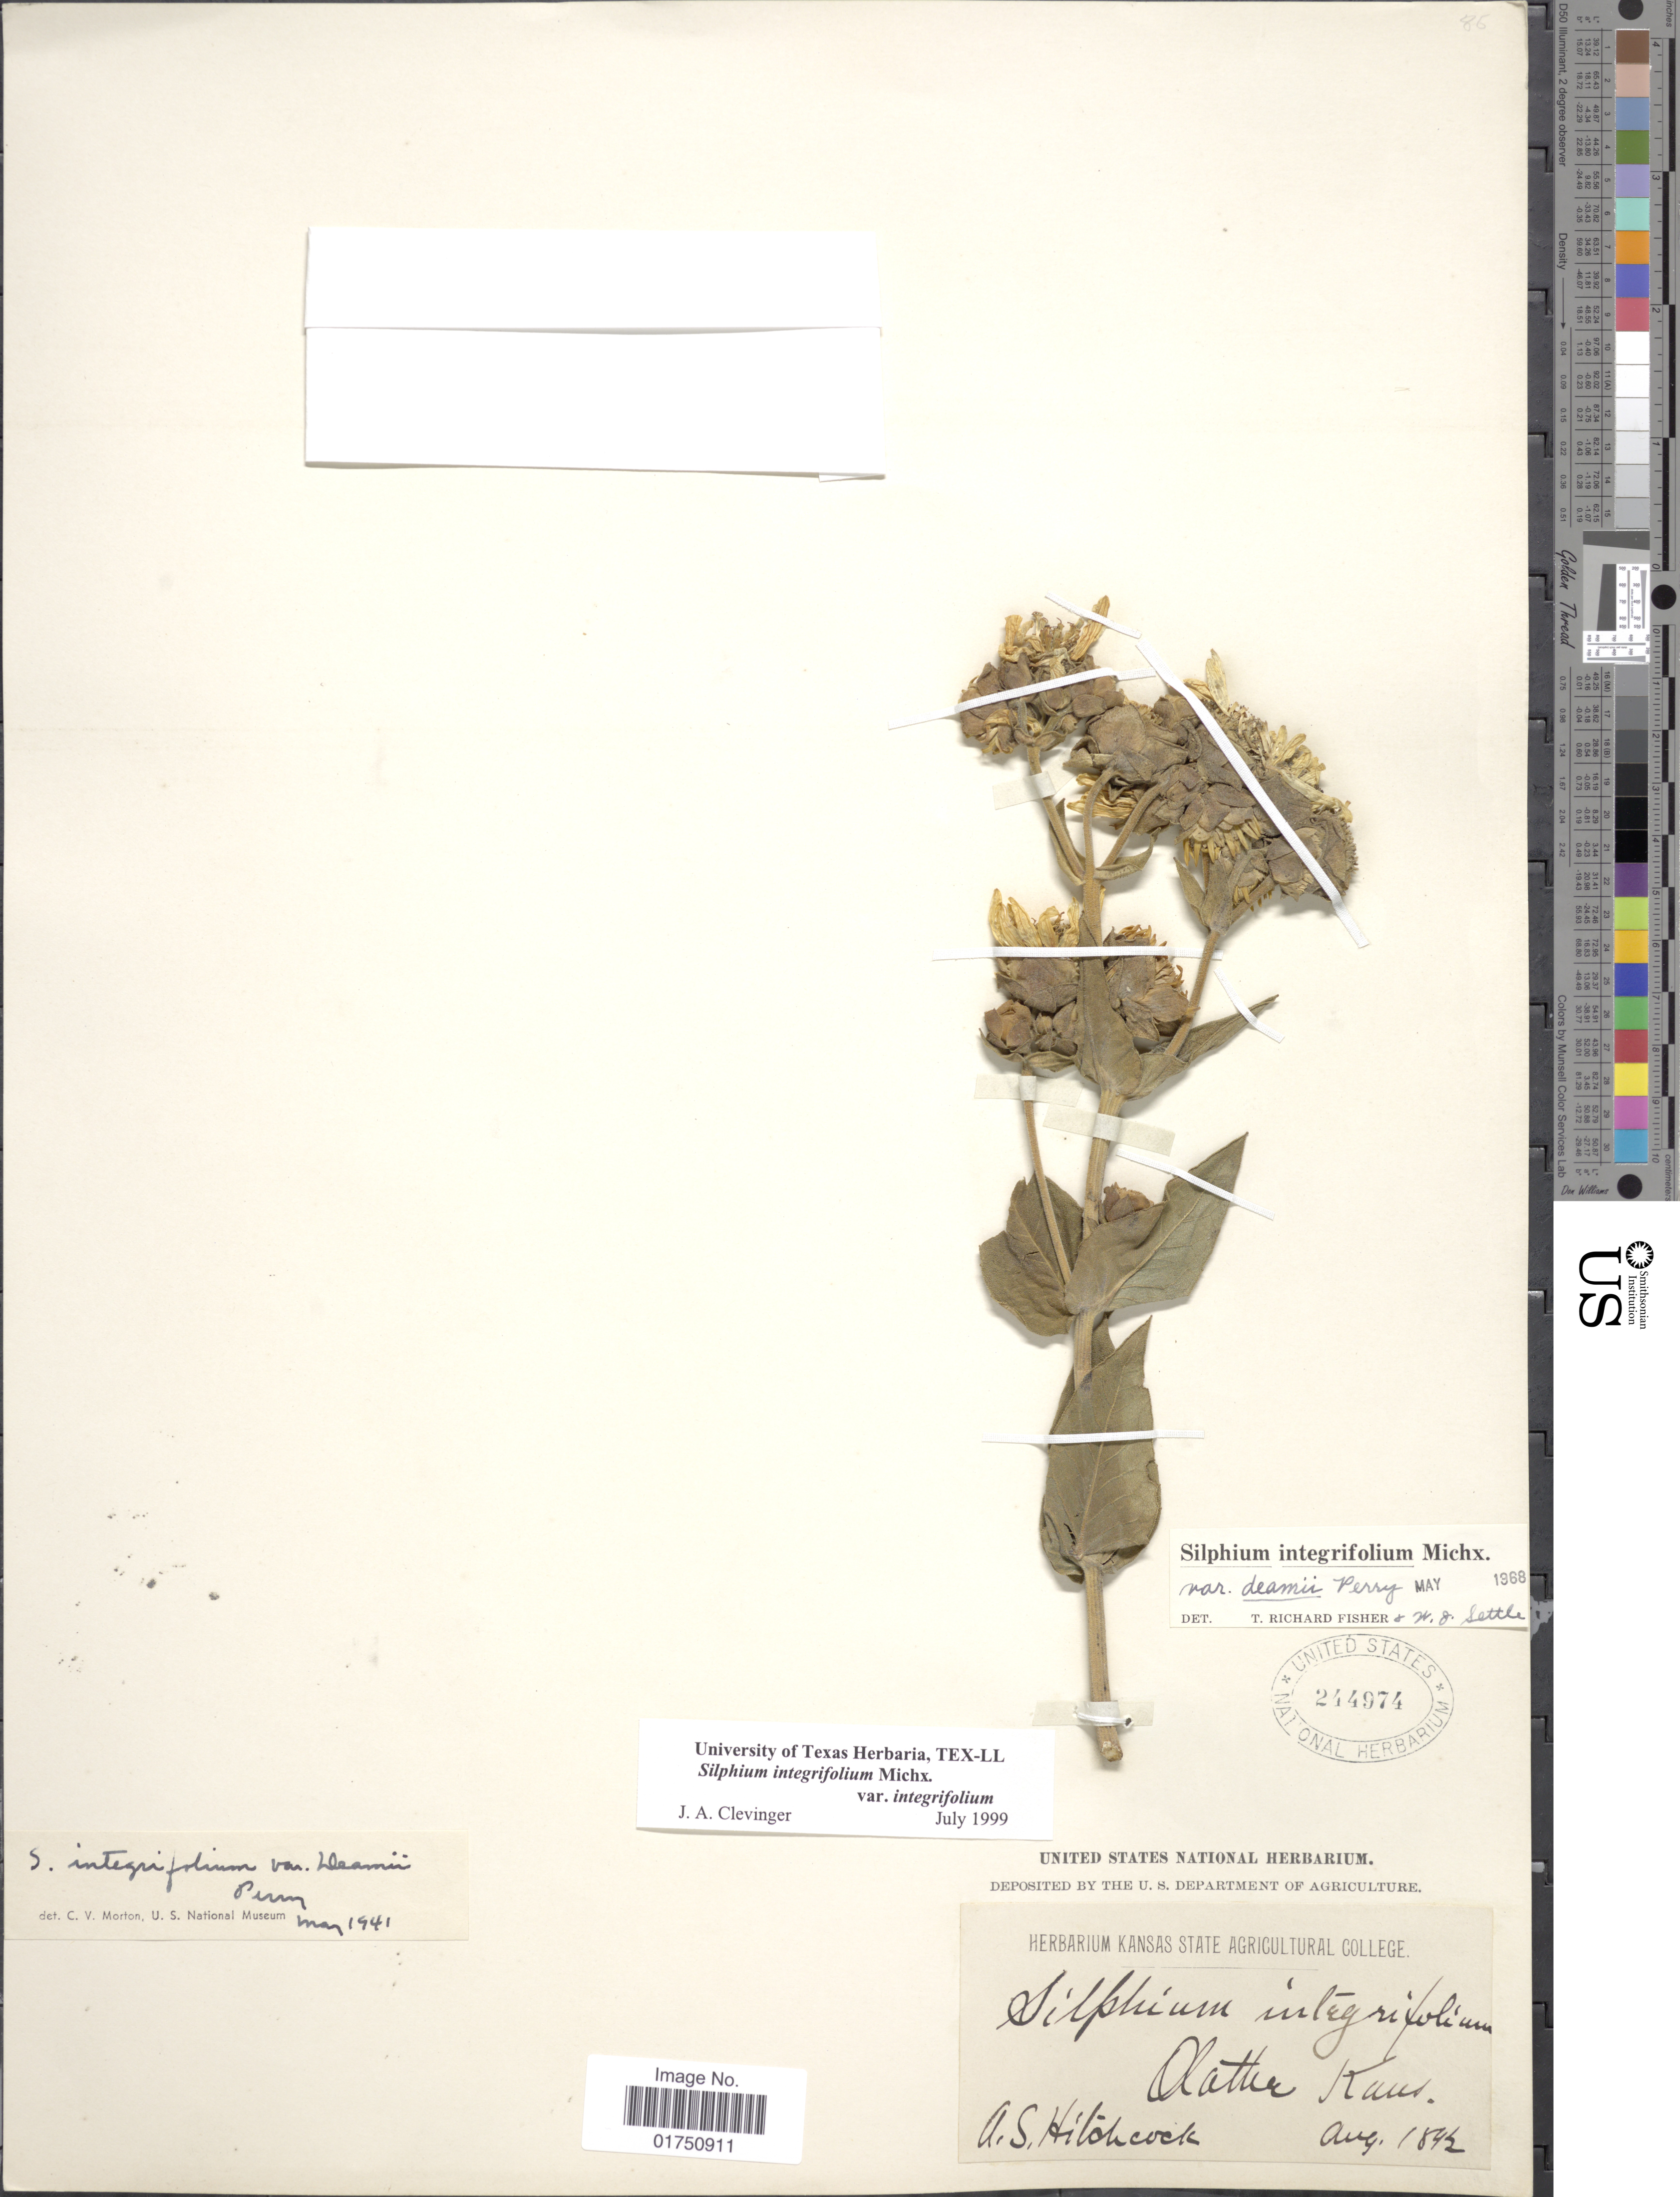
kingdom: Plantae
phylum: Tracheophyta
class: Magnoliopsida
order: Asterales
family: Asteraceae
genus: Silphium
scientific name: Silphium integrifolium var. integrifolium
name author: Michx.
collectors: A. S. Hitchcock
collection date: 1842-08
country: United States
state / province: Kansas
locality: Olathe, Kans.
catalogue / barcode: US 244974